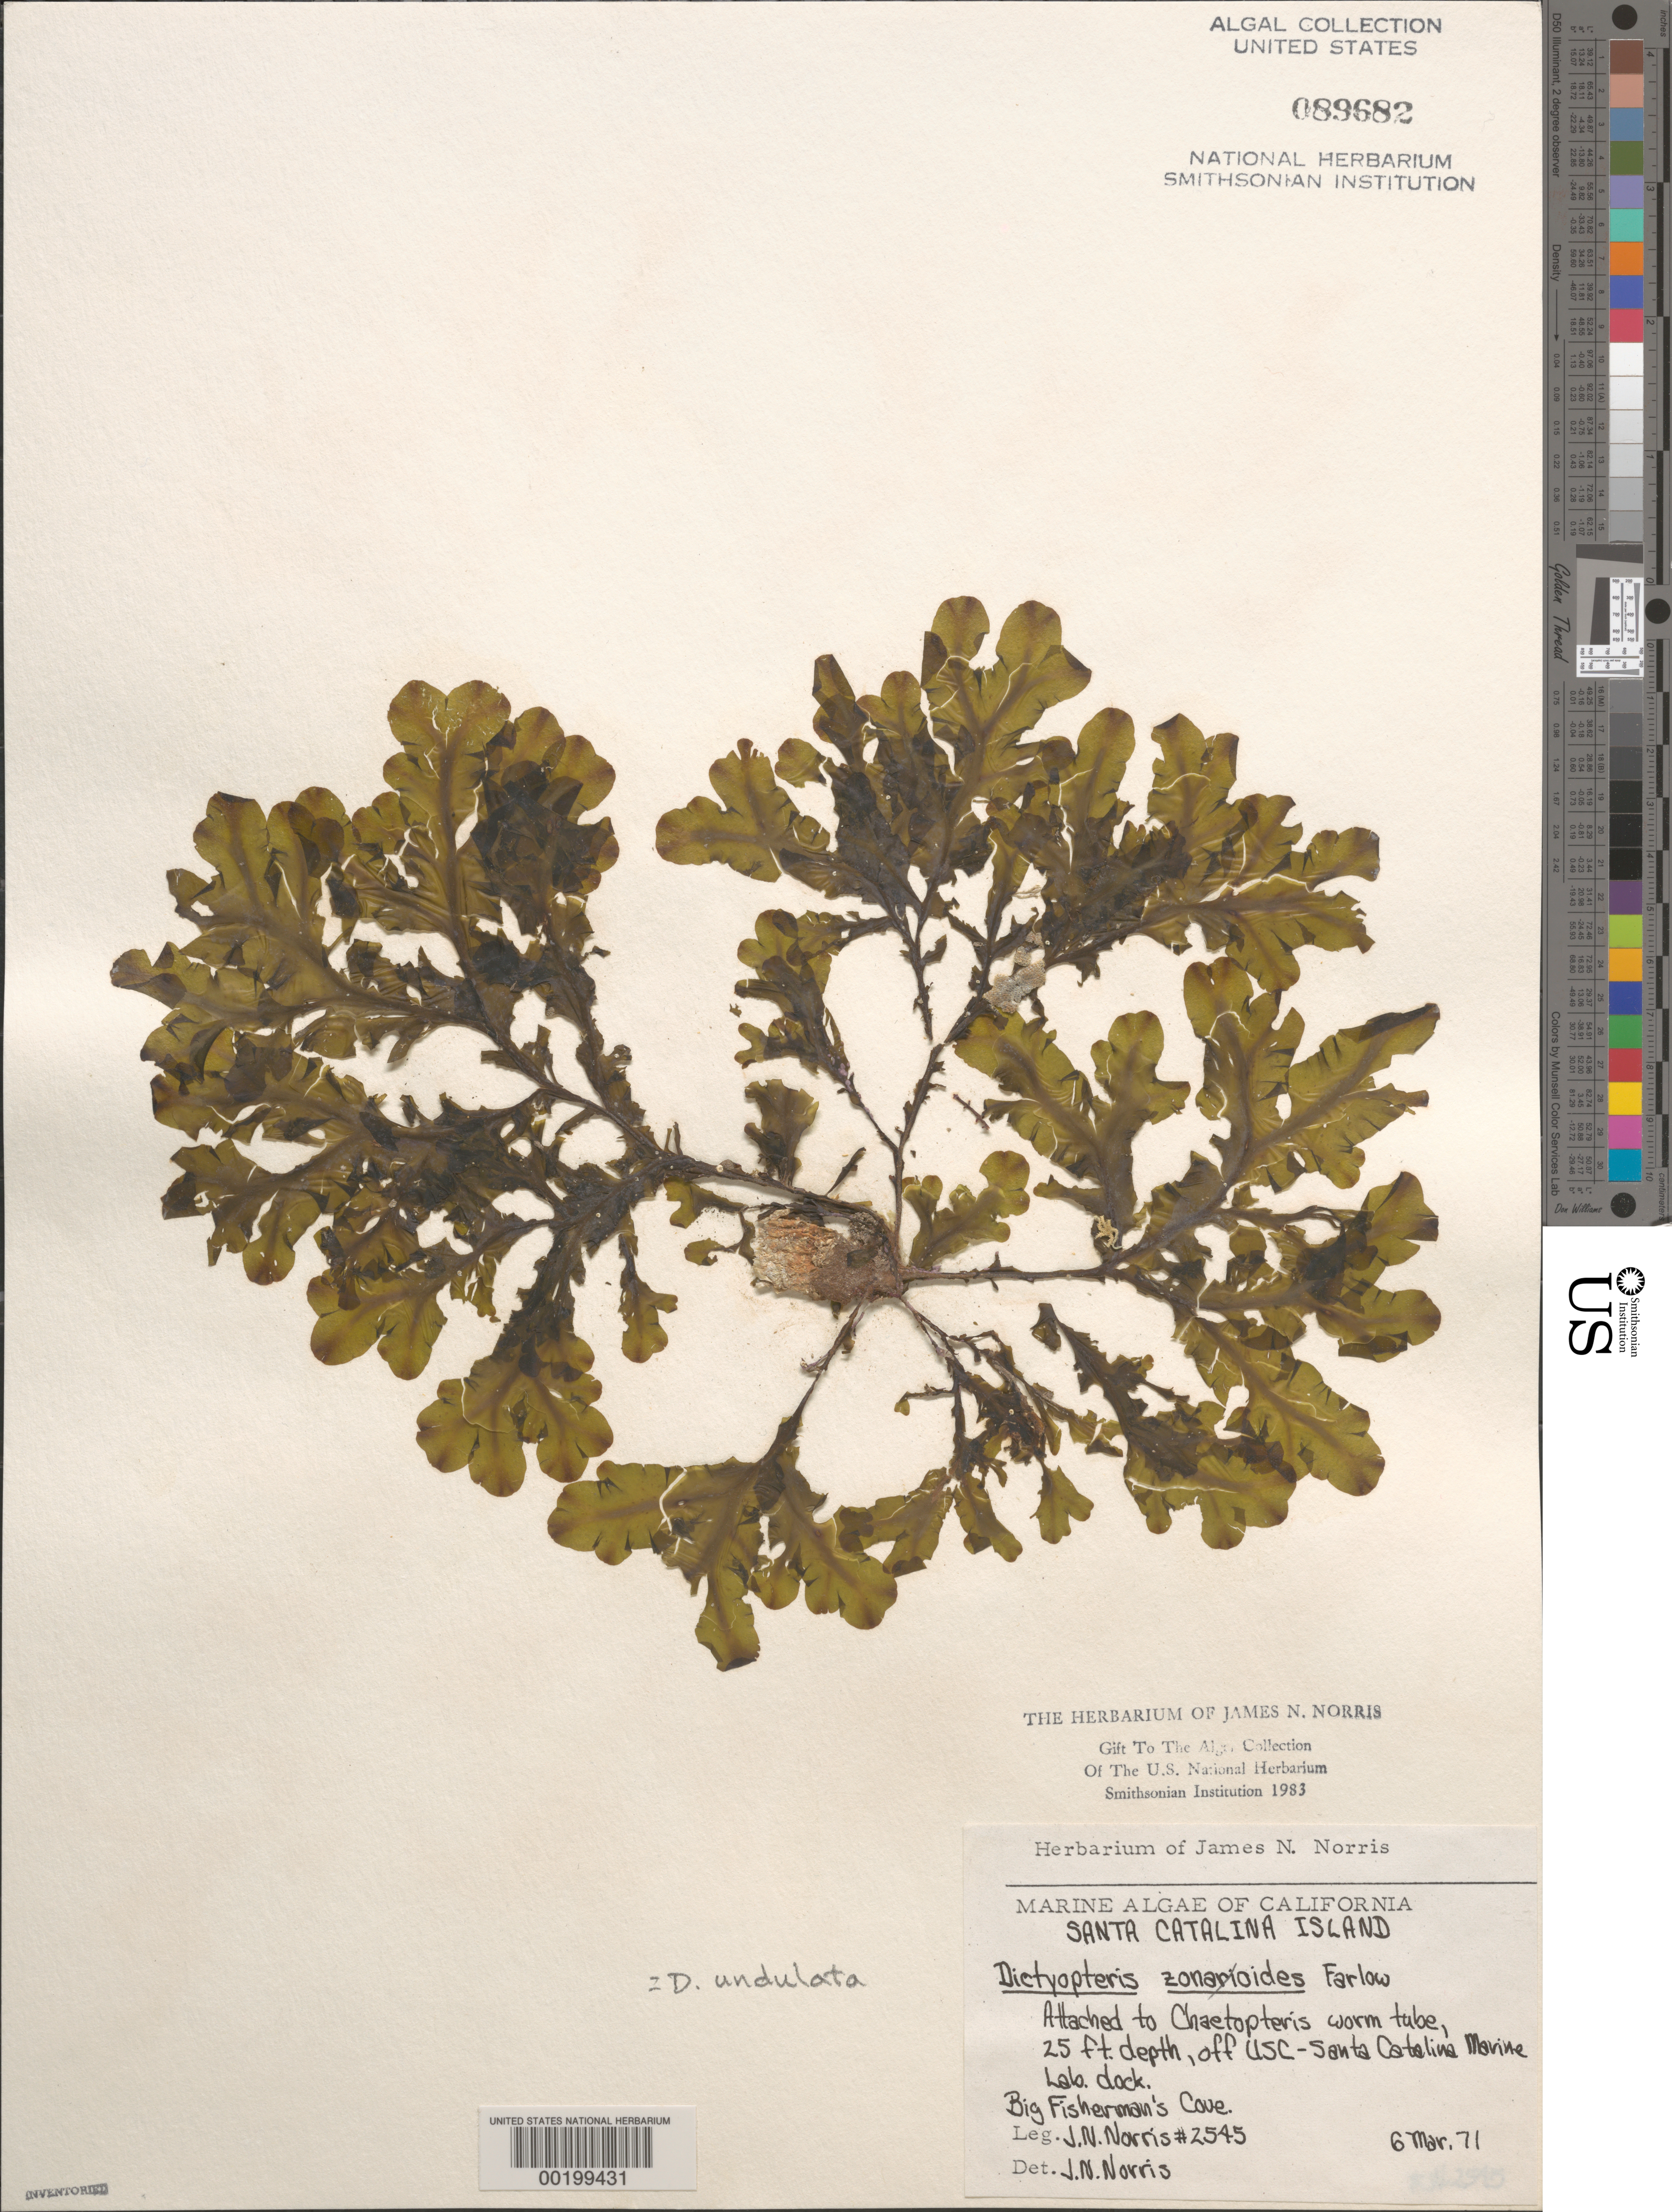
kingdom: Chromista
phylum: Ochrophyta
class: Phaeophyceae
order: Dictyotales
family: Dictyotaceae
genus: Dictyopteris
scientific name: Dictyopteris undulata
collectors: J. N. Norris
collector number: JN-2545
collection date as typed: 06 Mar 1971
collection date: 1971-03-06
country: United States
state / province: California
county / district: Los Angeles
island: Santa Catalina Island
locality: Big Fishermans Cove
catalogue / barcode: US 89682